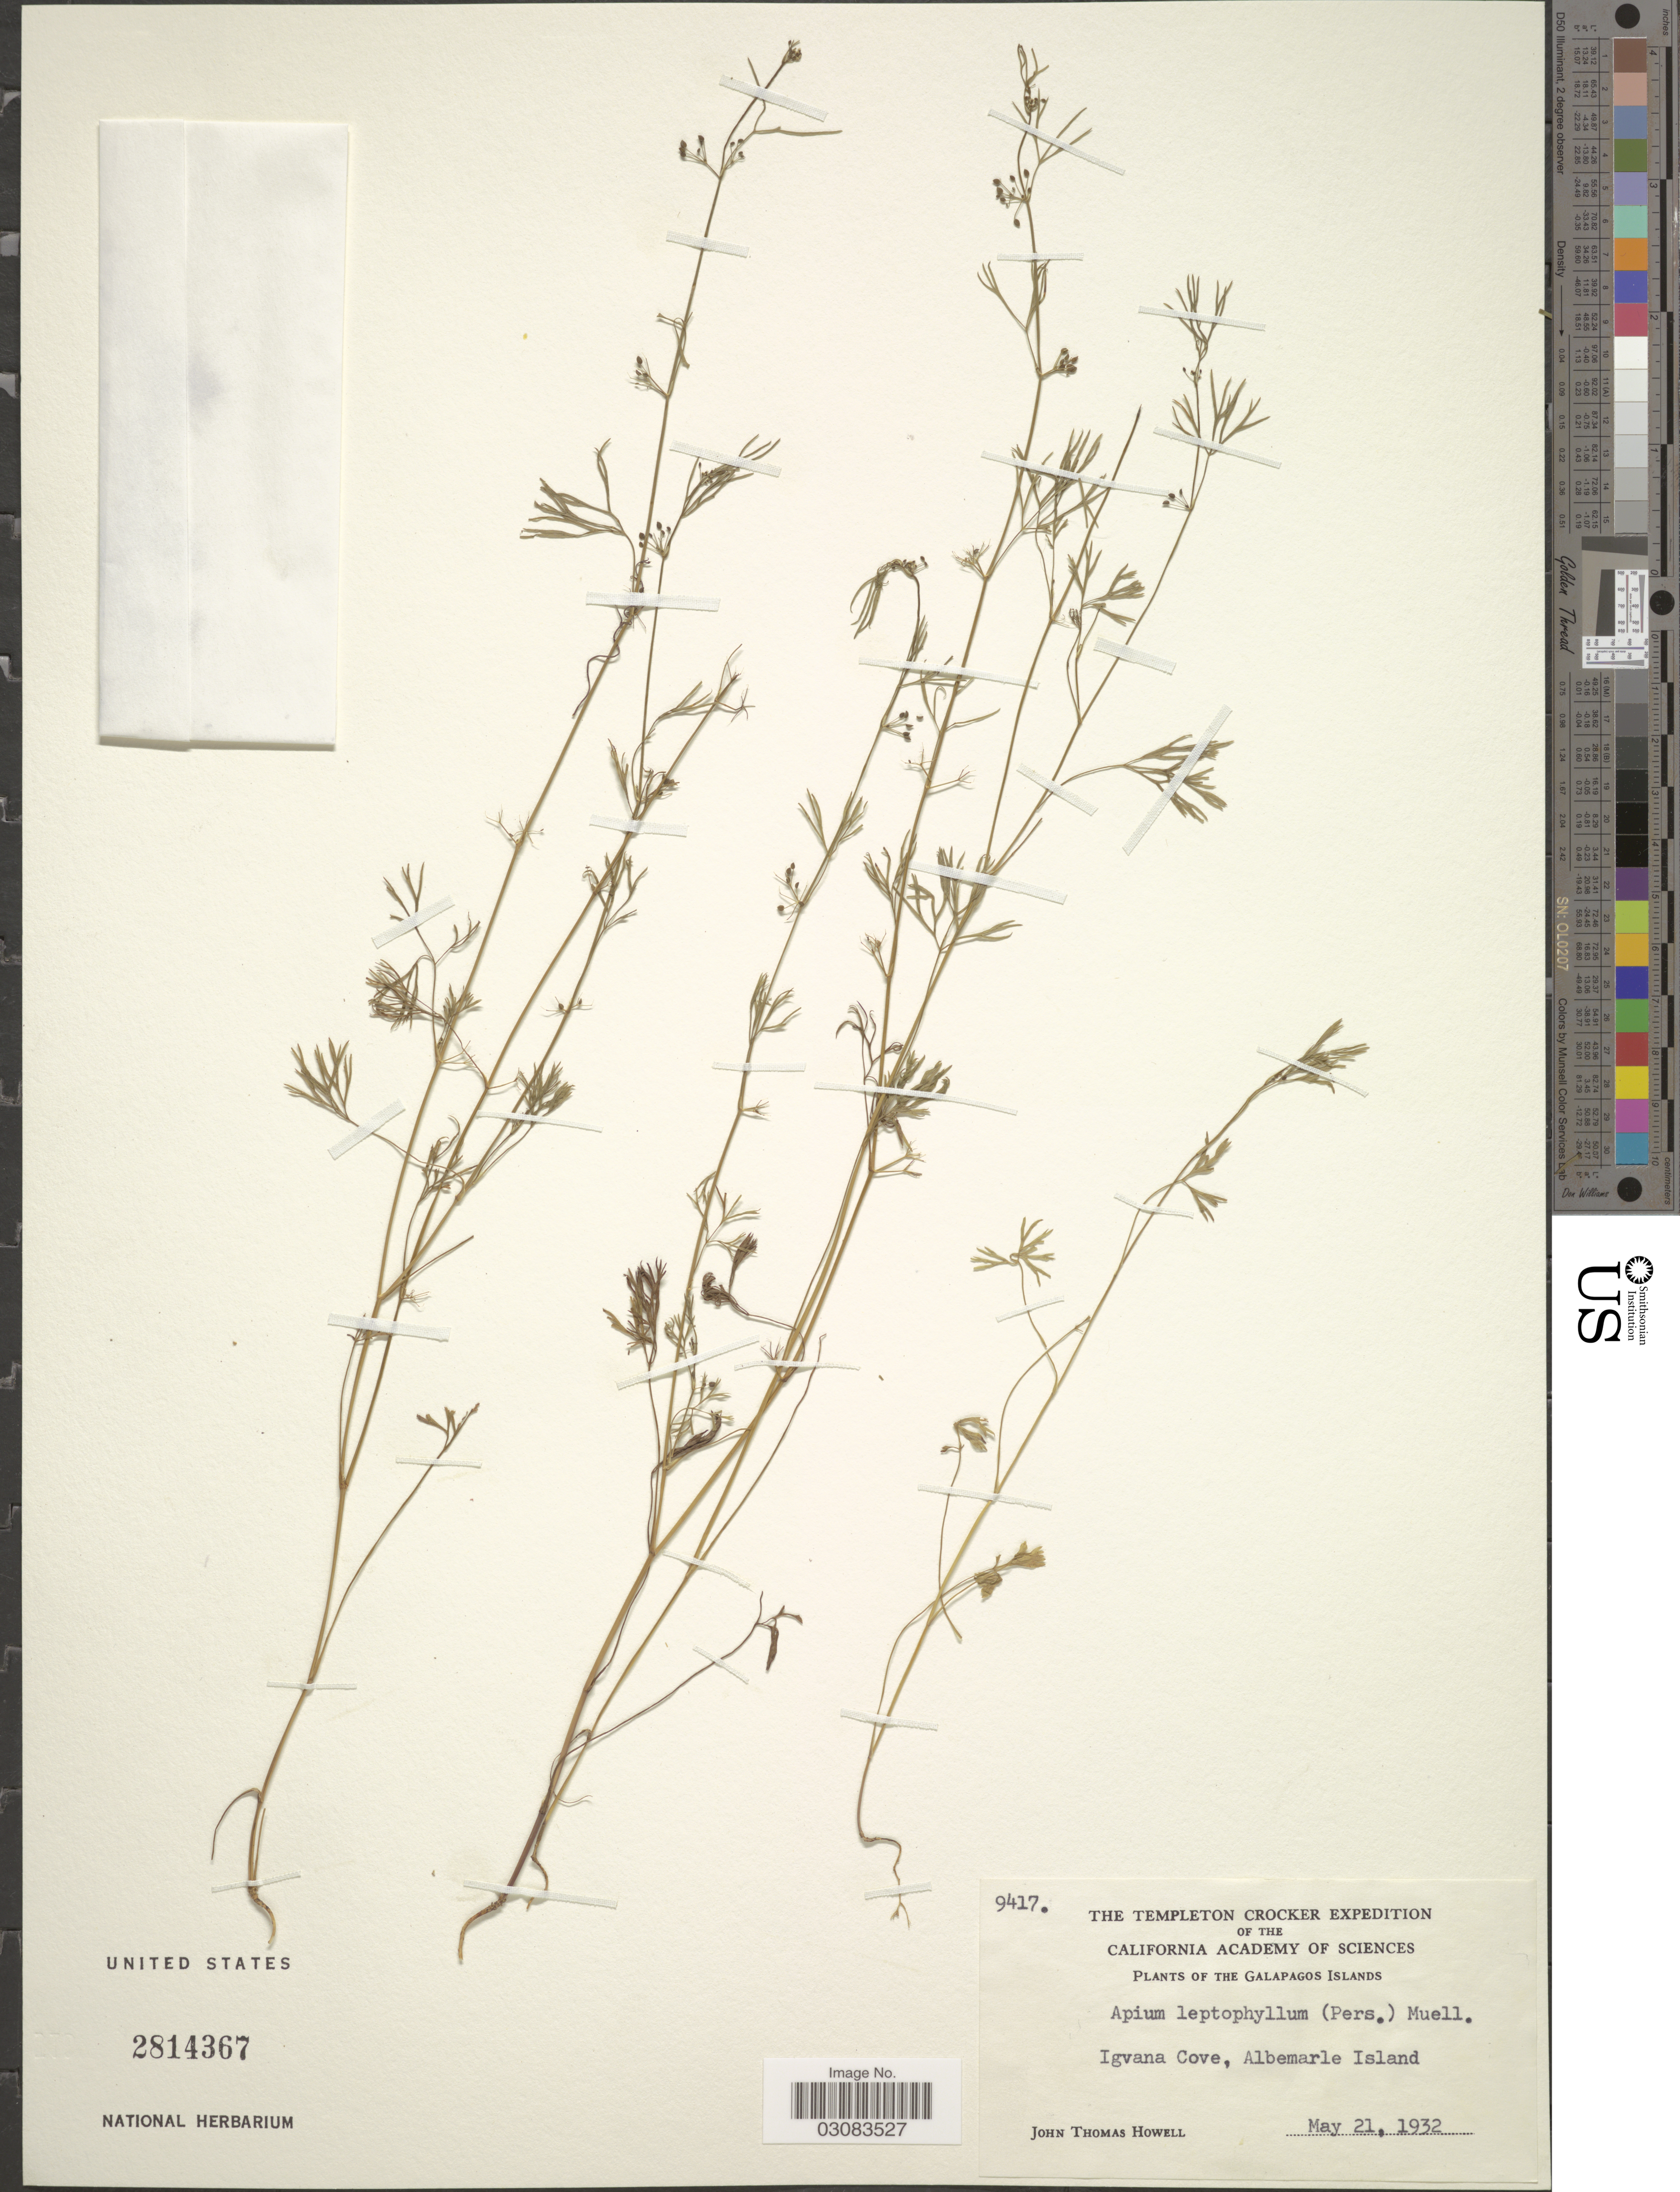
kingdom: Plantae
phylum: Tracheophyta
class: Magnoliopsida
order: Apiales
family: Apiaceae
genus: Cyclospermum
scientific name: Cyclospermum leptophyllum var. leptophyllum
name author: (Pers.) Sprague ex Britton & P. Wilson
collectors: J. T. Howell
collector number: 9417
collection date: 1932-05-21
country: Ecuador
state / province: Colón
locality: Galapagos Islands. Igvana Cove, Albemarle Island.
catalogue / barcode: US 2814367